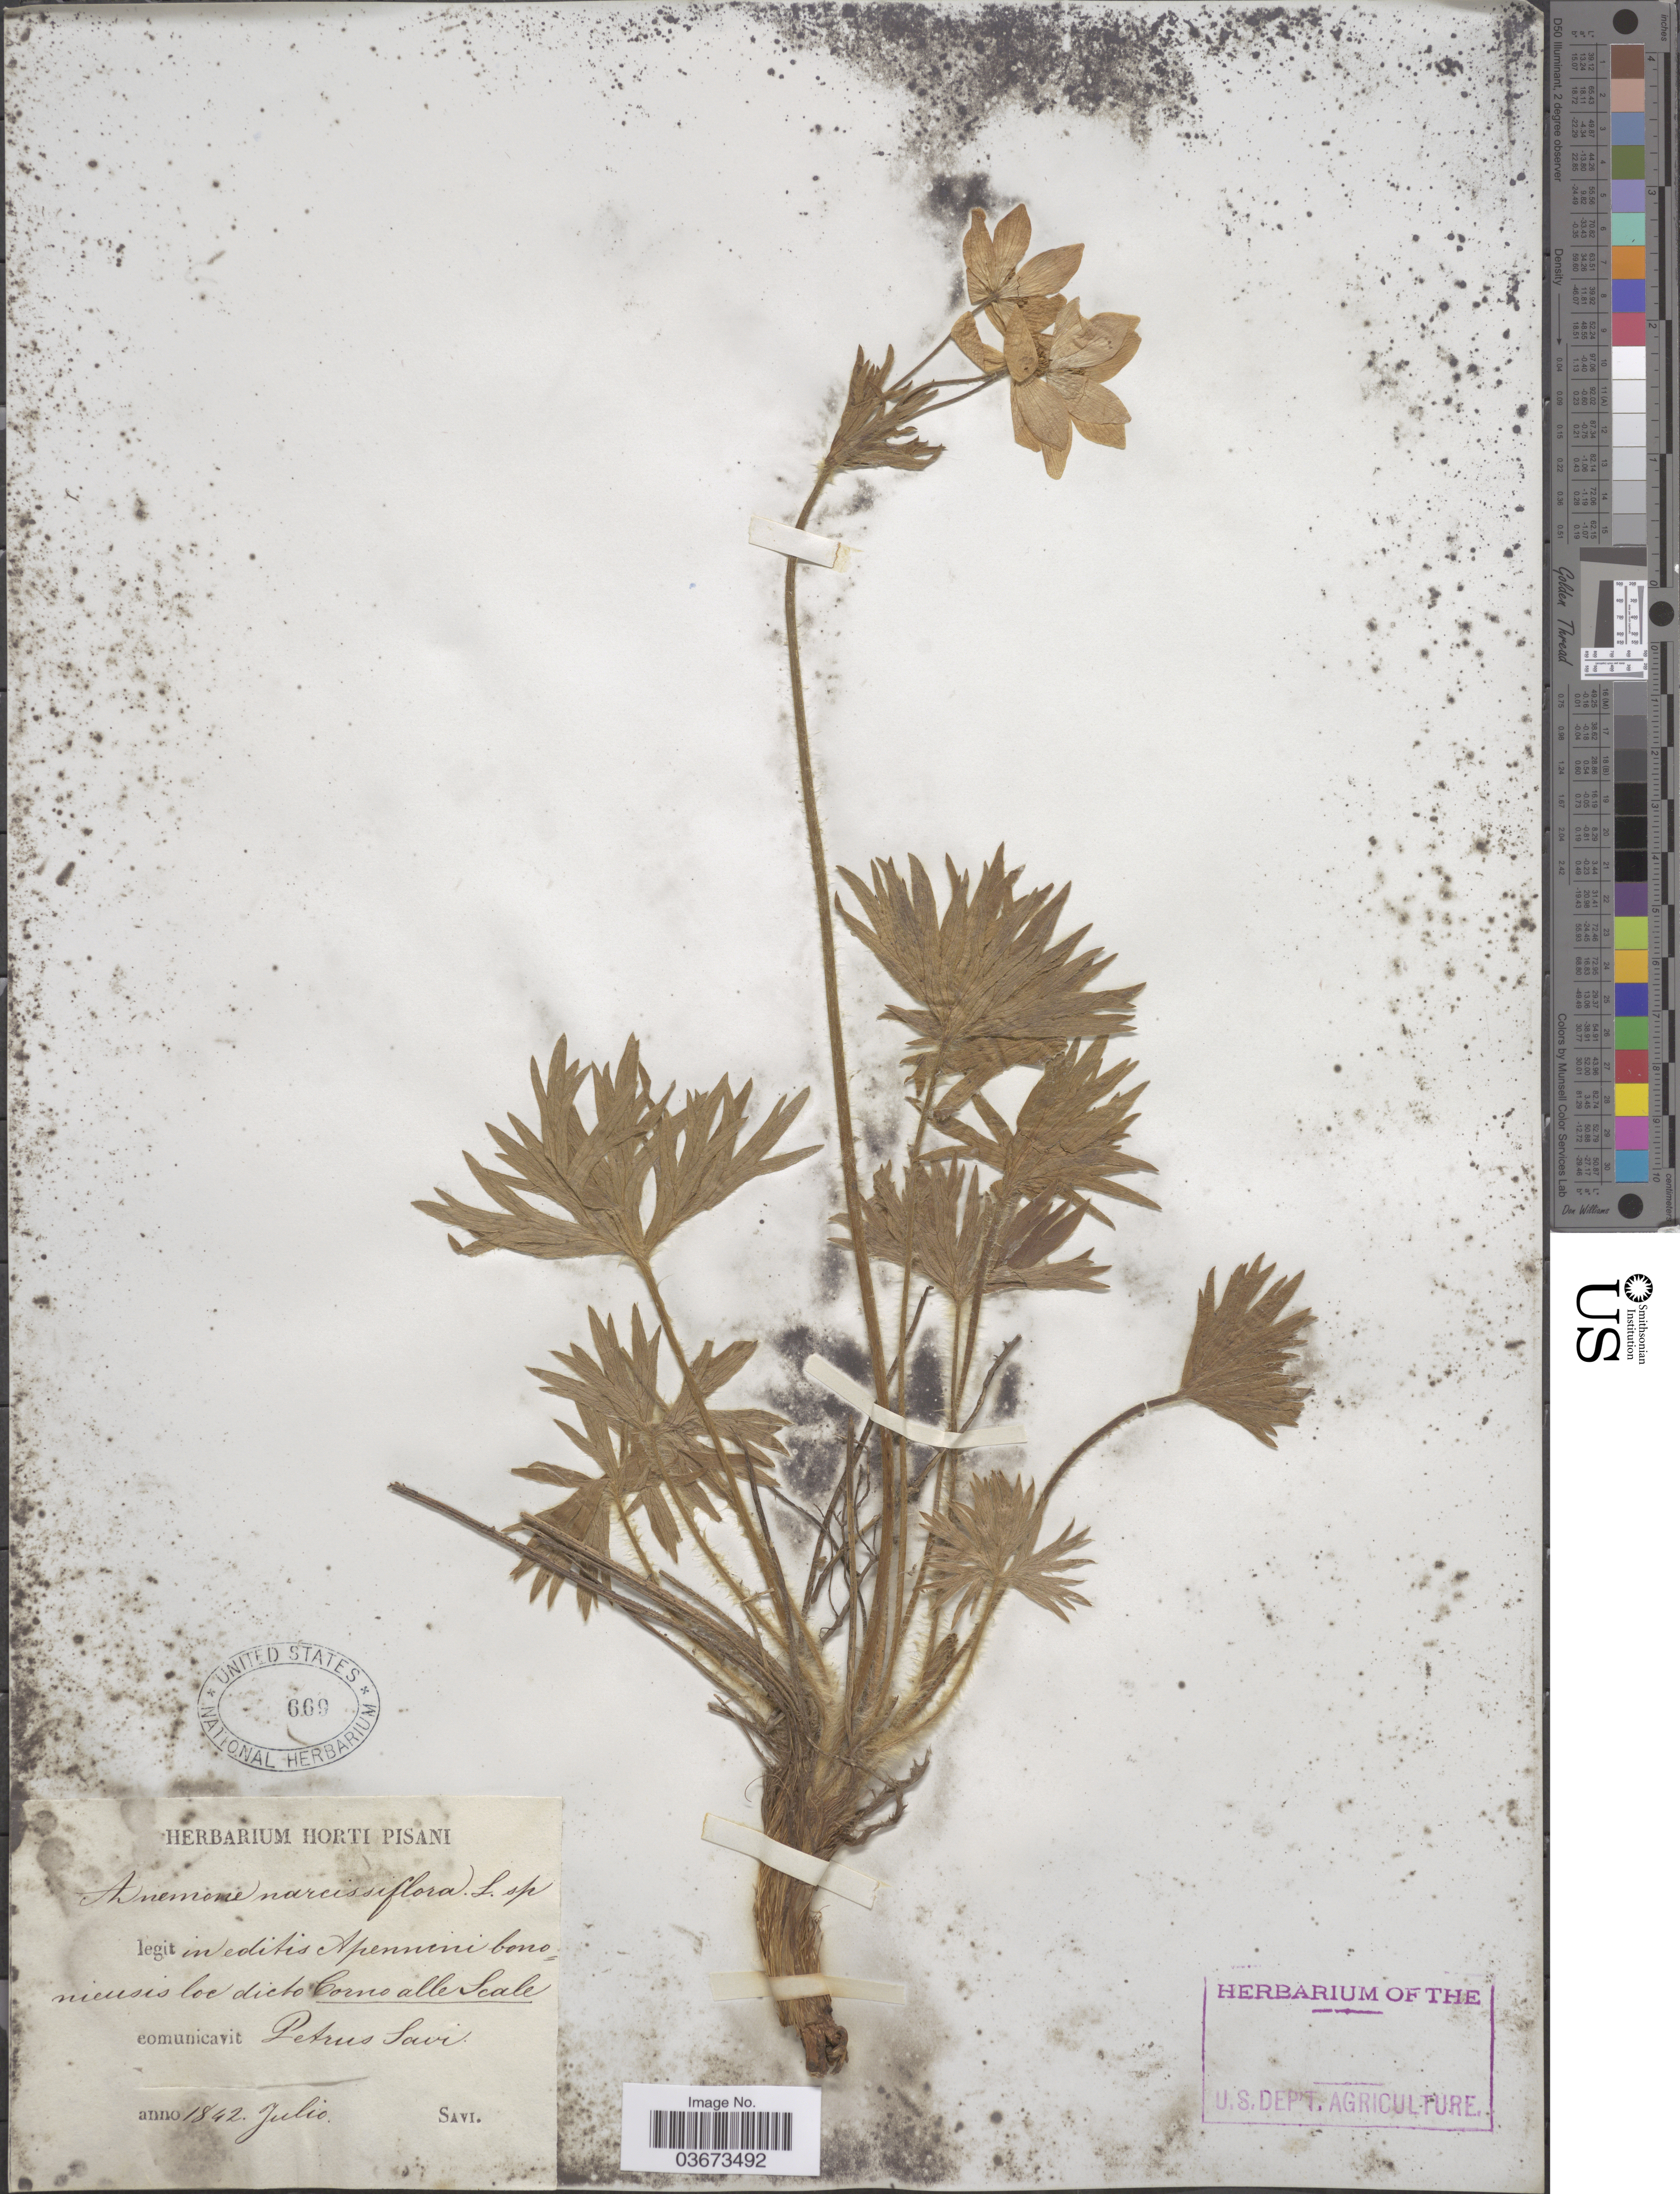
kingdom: Plantae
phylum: Tracheophyta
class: Magnoliopsida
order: Ranunculales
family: Ranunculaceae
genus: Anemone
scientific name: Anemone narcissiflora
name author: L.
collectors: G. Savi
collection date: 1842-07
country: Italy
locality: Loc dicto Corno alle Scale.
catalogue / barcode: US 669